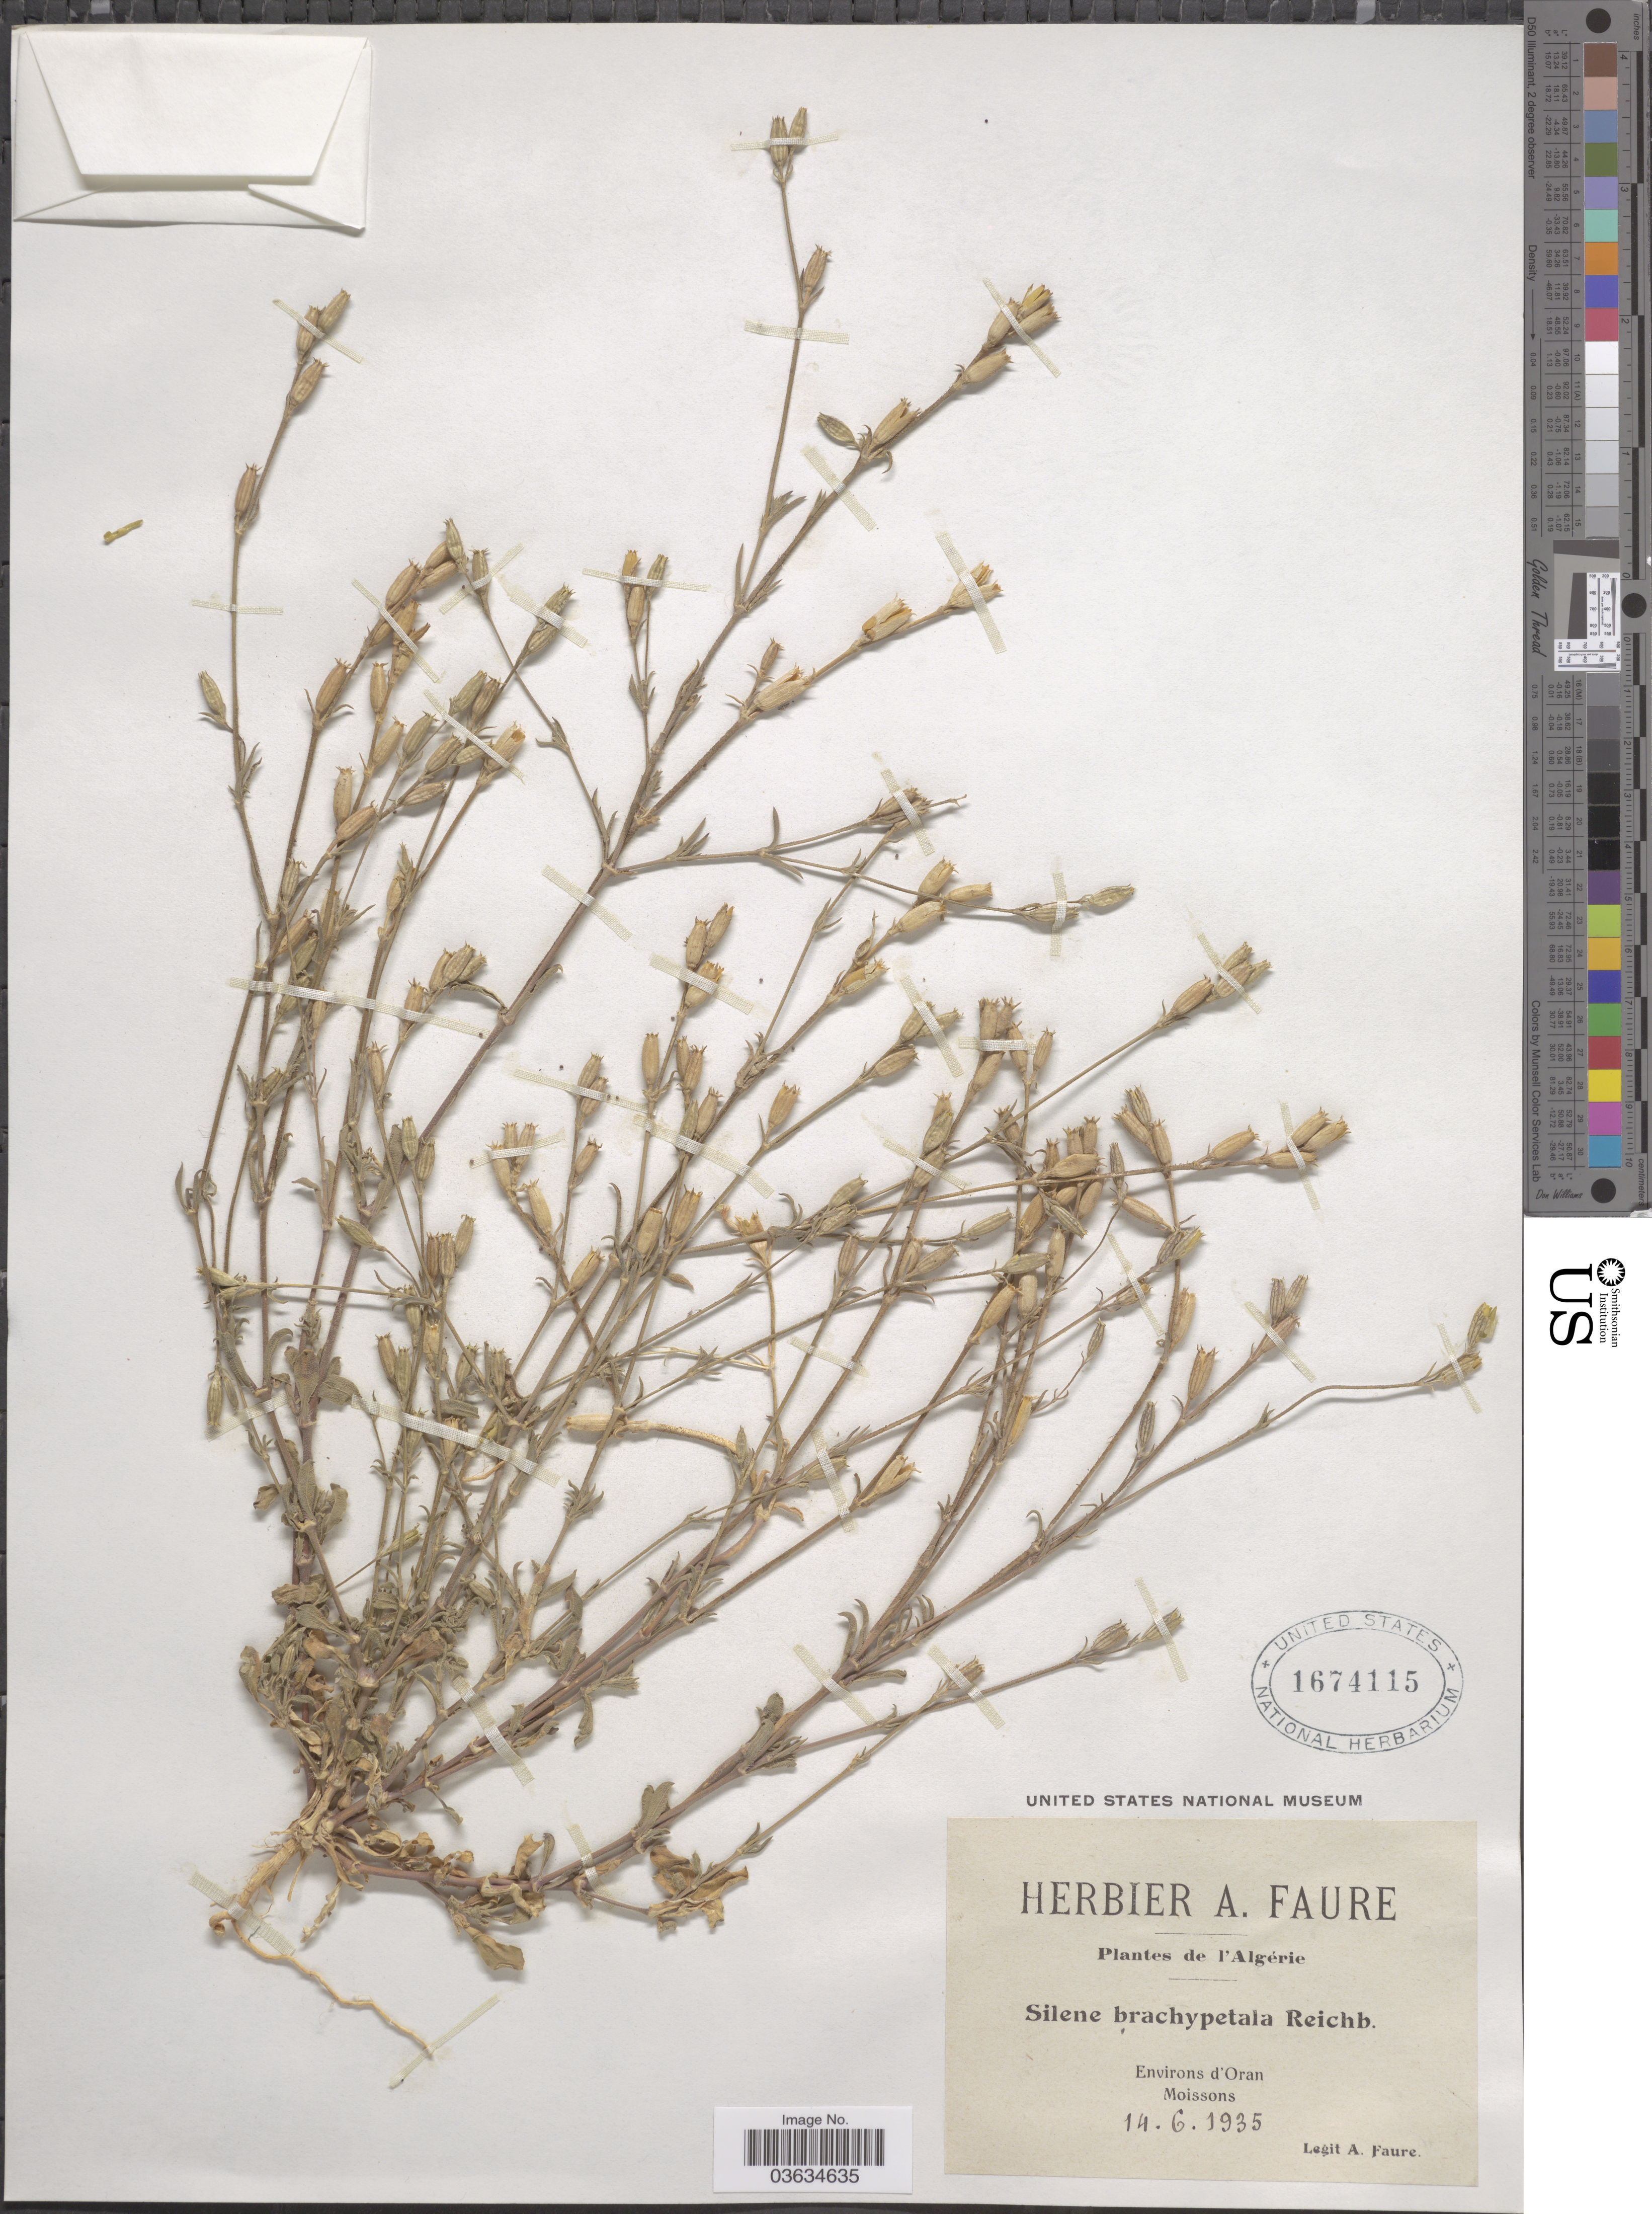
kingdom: Plantae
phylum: Tracheophyta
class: Magnoliopsida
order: Caryophyllales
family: Caryophyllaceae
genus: Silene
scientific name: Silene brachypetala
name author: Robill. & Castagne ex DC.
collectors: A. Faure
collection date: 1935-06-14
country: Algeria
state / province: Oran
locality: Environs d'Oran. Moissons.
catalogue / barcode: US 1674115